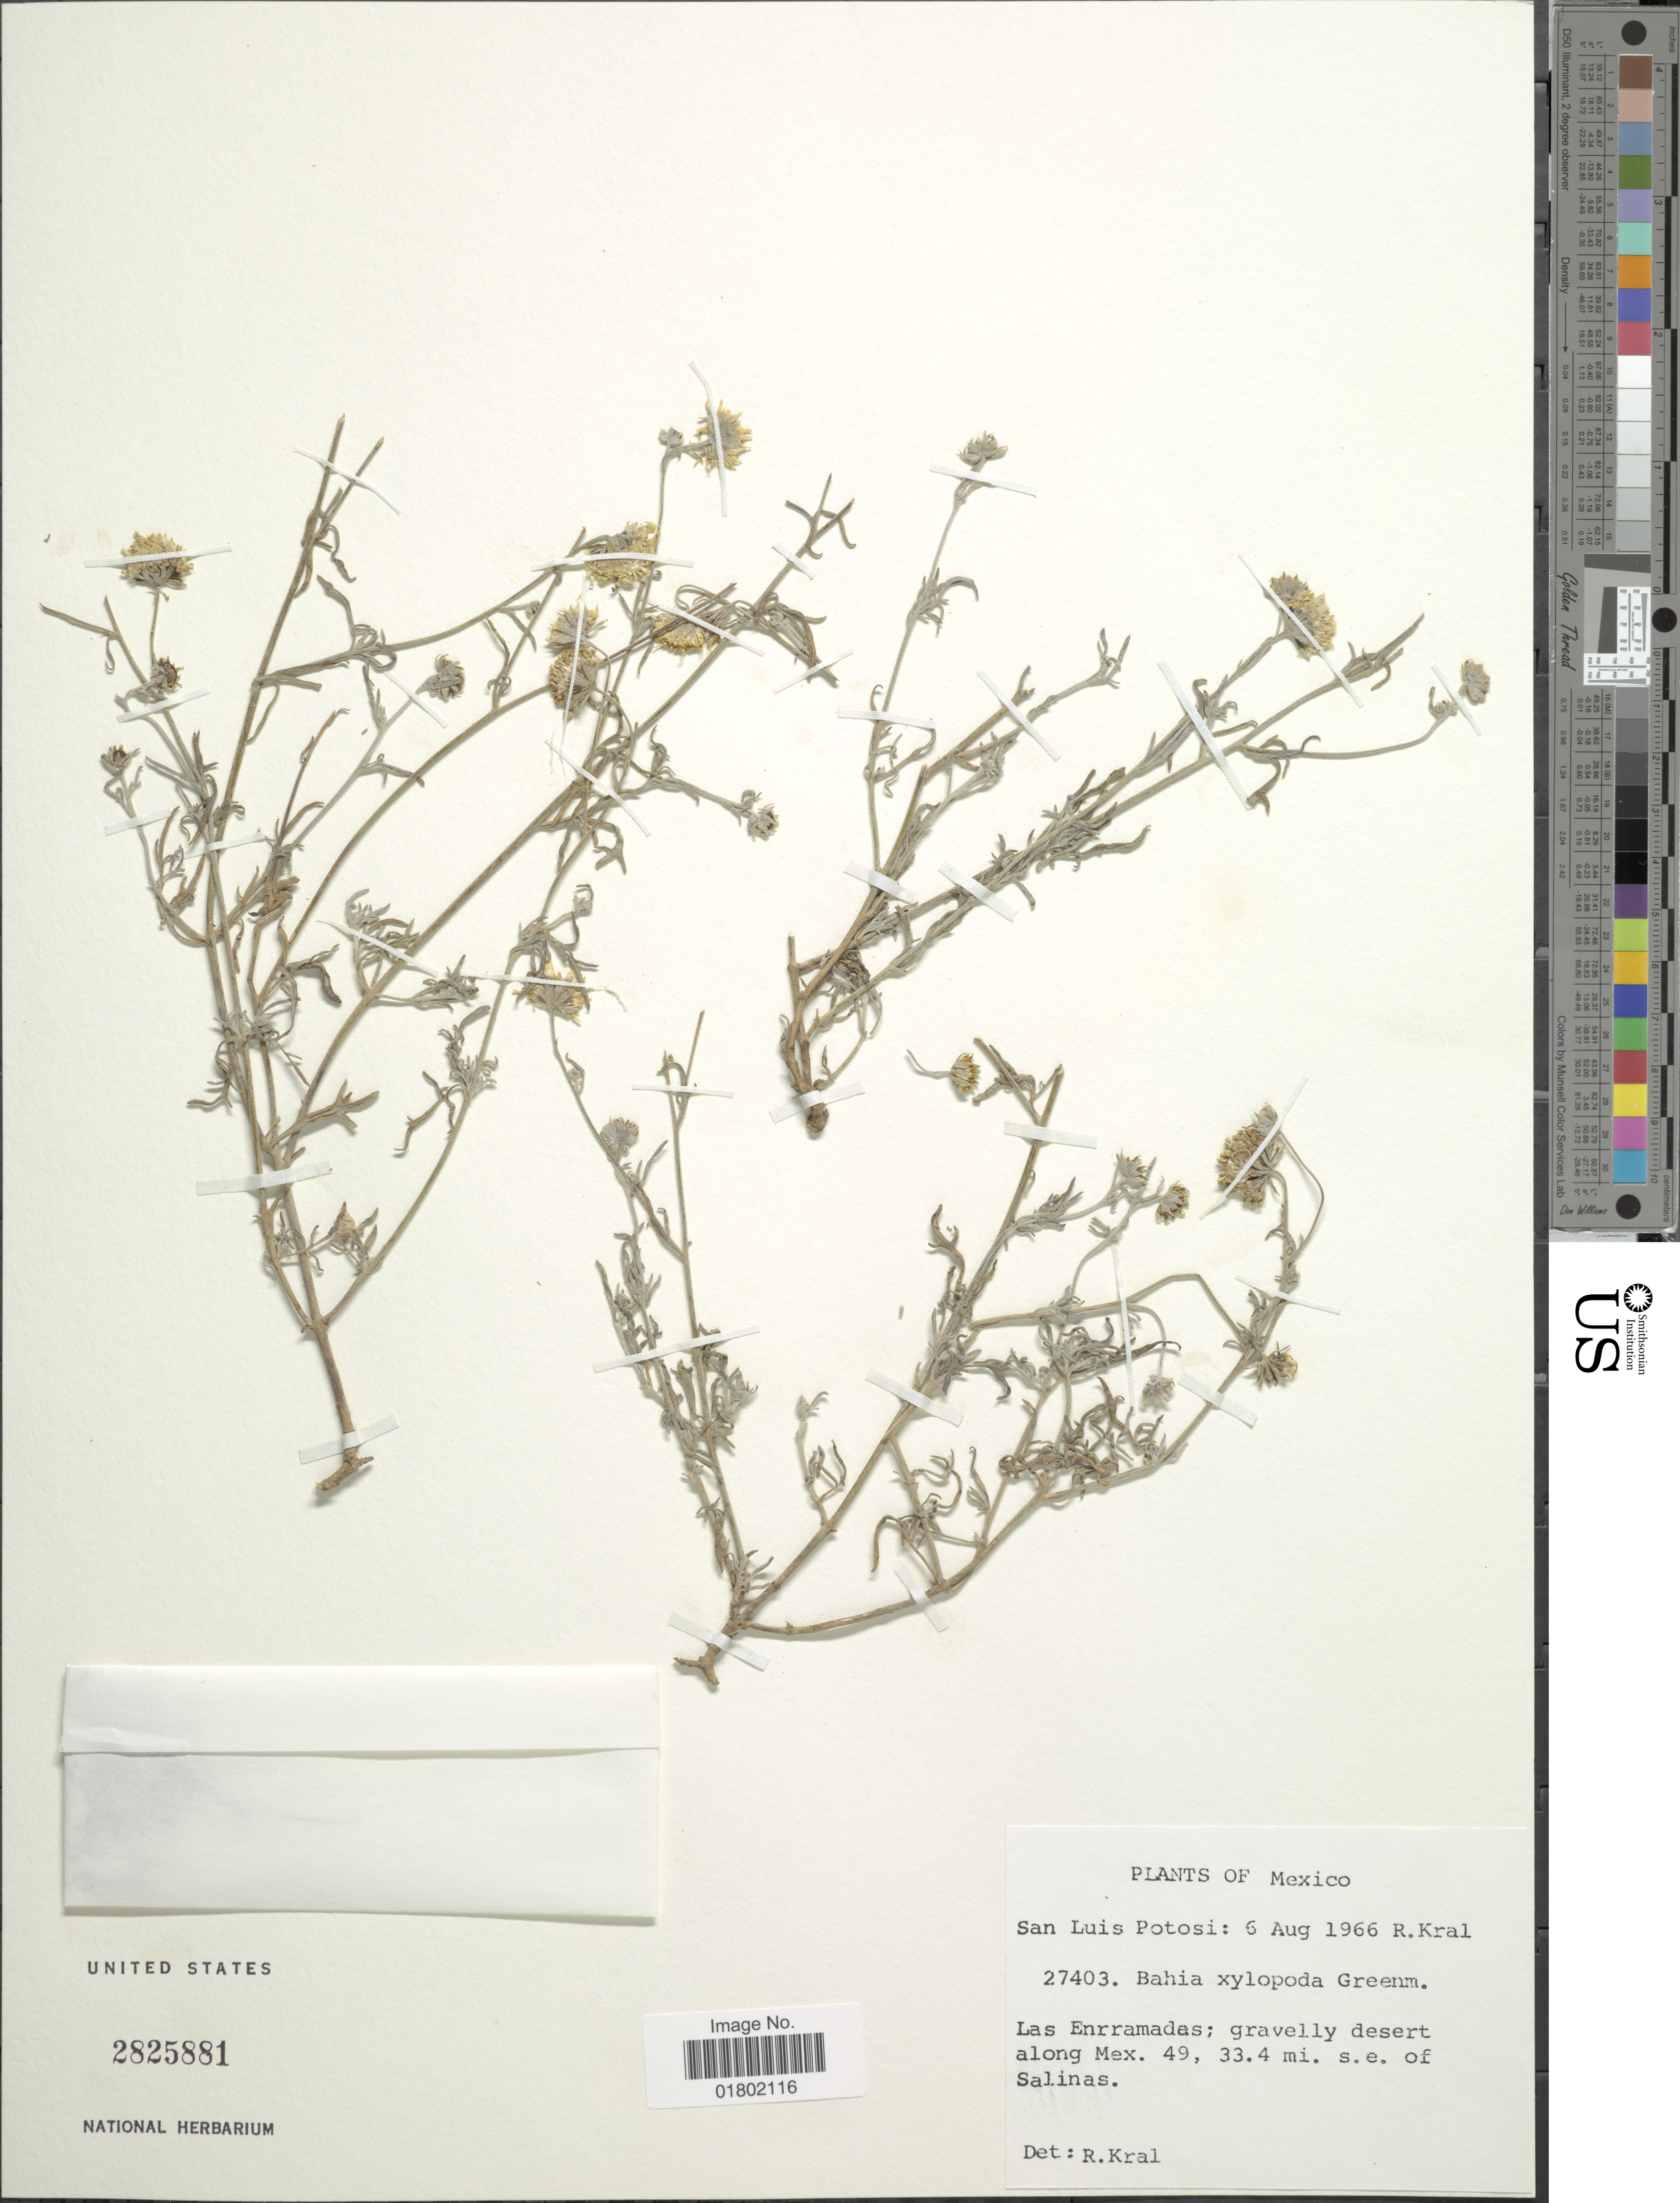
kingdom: Plantae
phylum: Tracheophyta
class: Magnoliopsida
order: Asterales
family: Asteraceae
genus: Bahia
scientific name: Bahia xylopoda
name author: Greenm.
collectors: R. Kral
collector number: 27403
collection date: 1966-08-06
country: Mexico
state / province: San Luis Potosí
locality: Las Enrramadas; gravelly desert along Mex. 49, 33.4 mi. s. e. of Salinas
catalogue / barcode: US 2825881